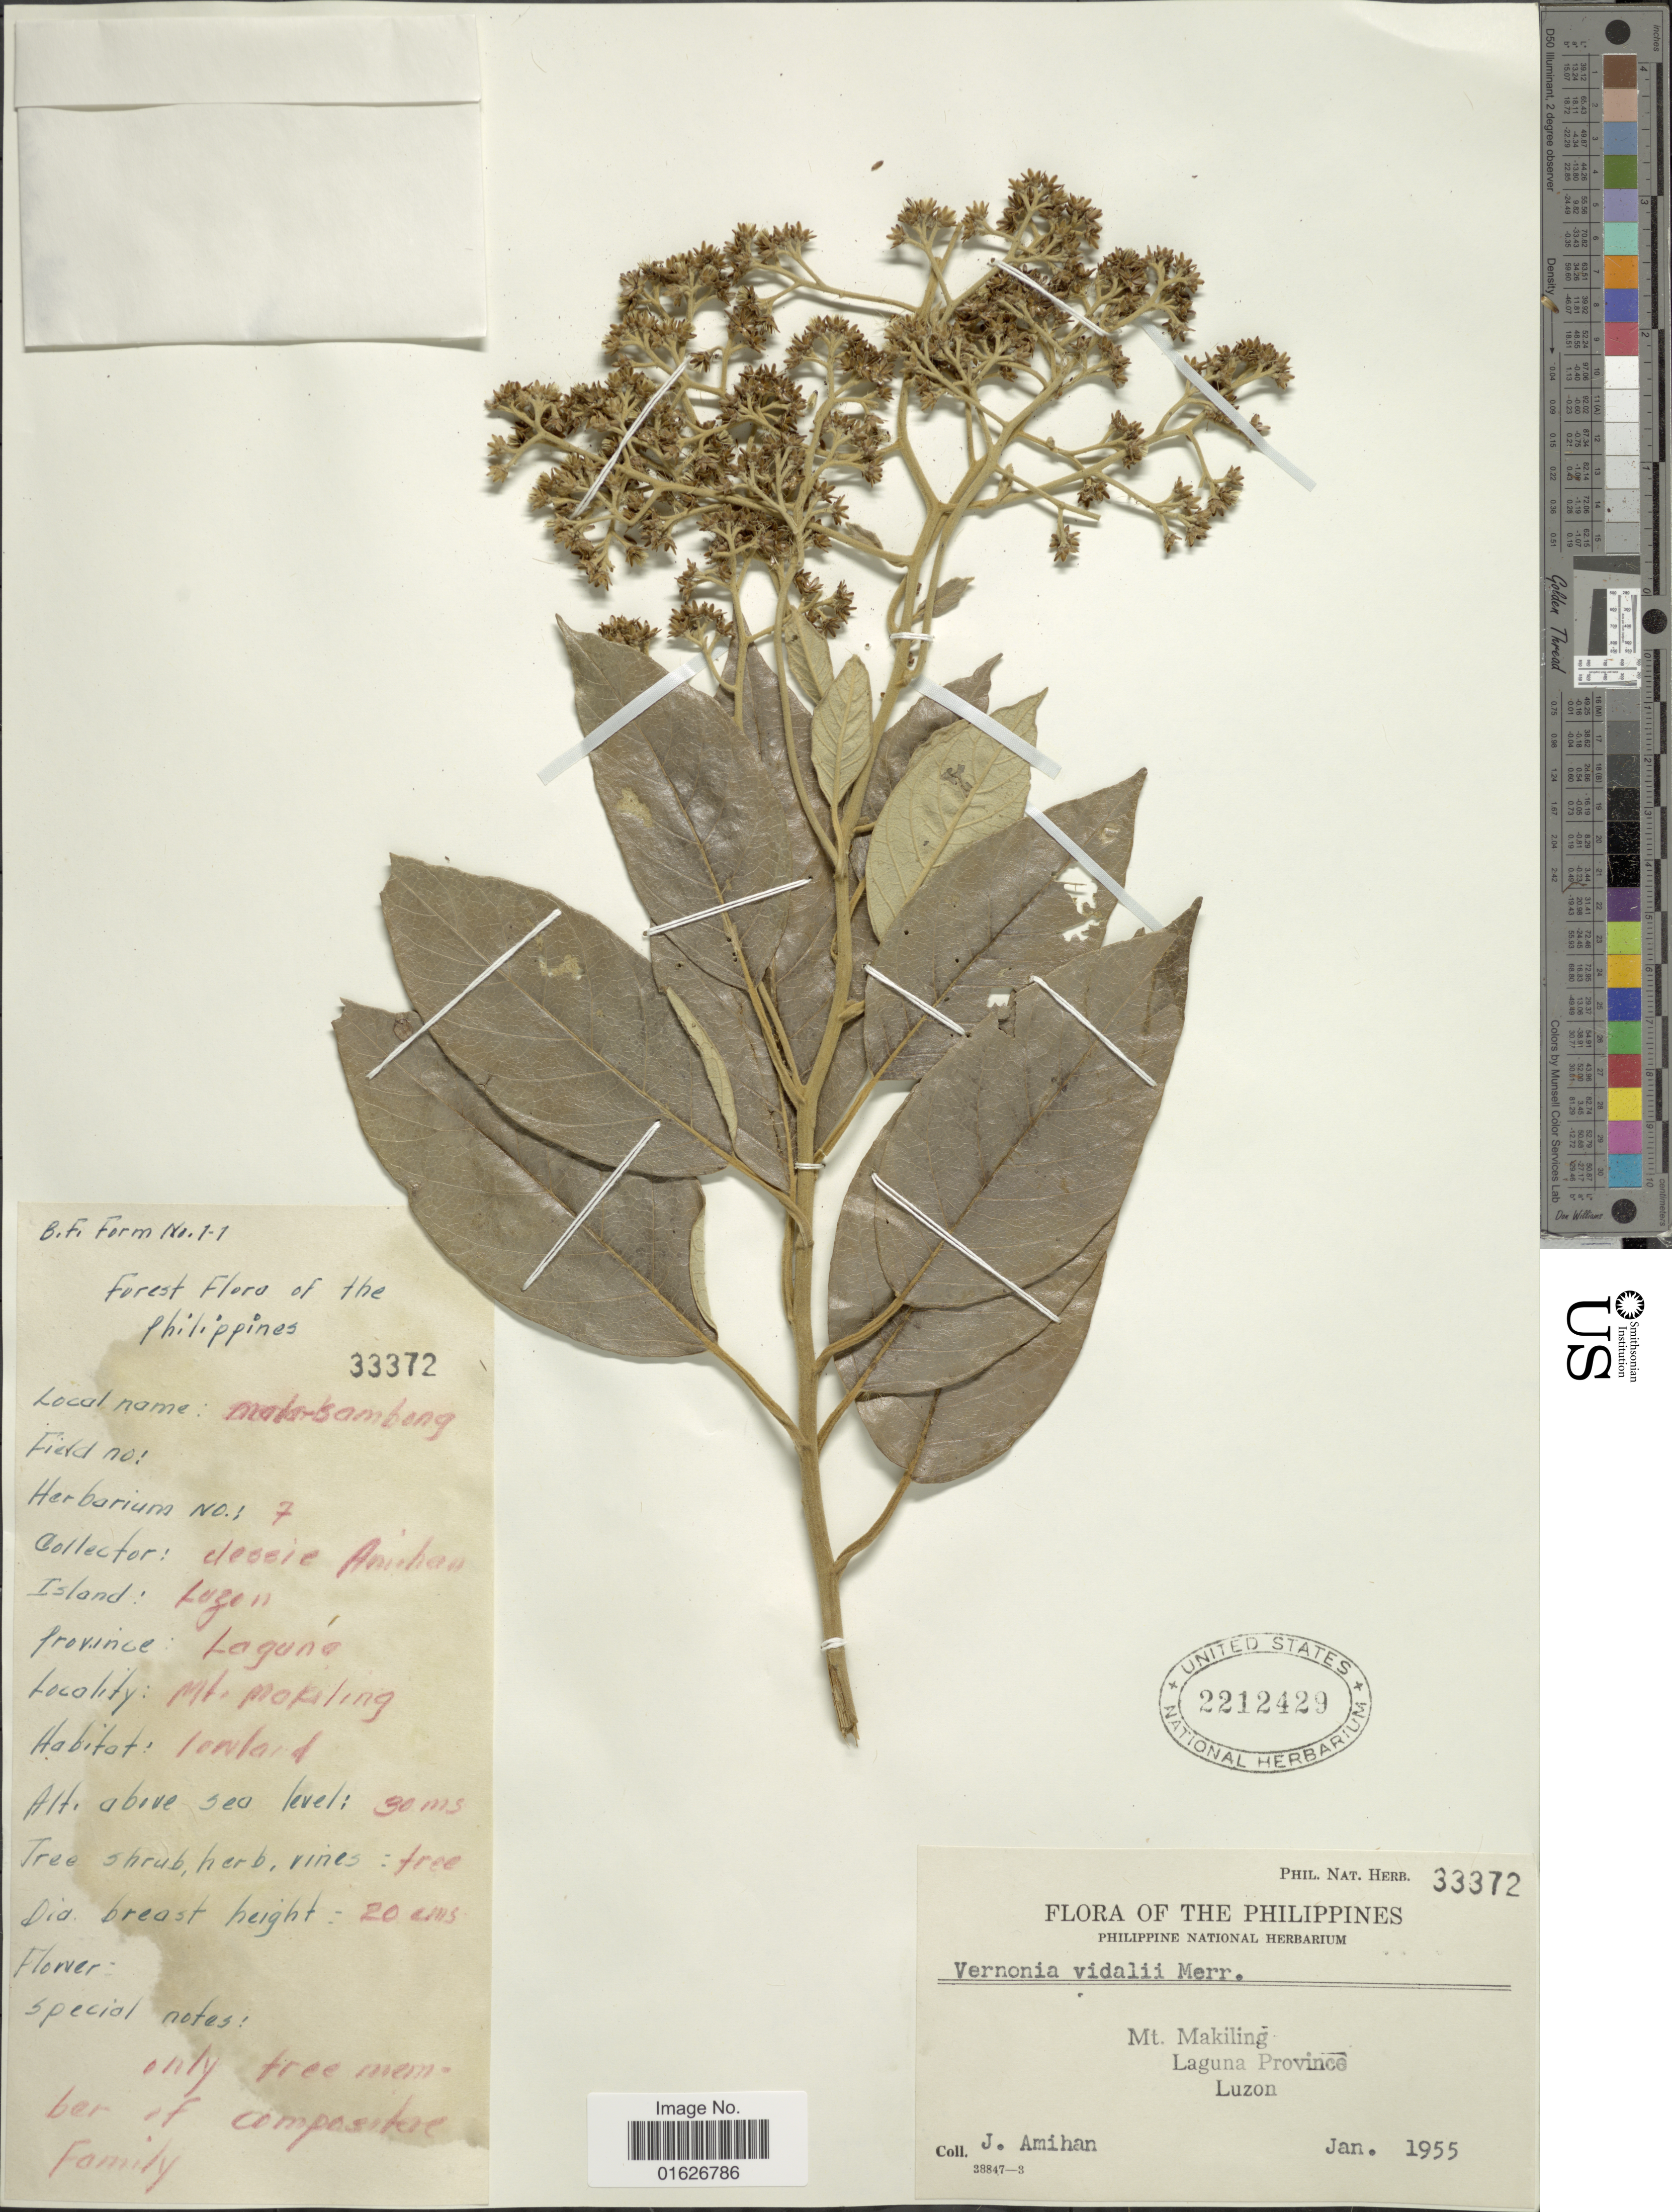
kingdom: Plantae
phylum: Tracheophyta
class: Magnoliopsida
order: Asterales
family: Asteraceae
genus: Strobocalyx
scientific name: Strobocalyx vidalii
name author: (G. Merr.) H. Rob.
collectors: J. Amihan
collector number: Phil Nat. Herb. 33372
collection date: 1955-01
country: Philippines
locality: Mt. Makiling, Laguna Province, Luzon.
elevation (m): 30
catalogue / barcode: US 2212429